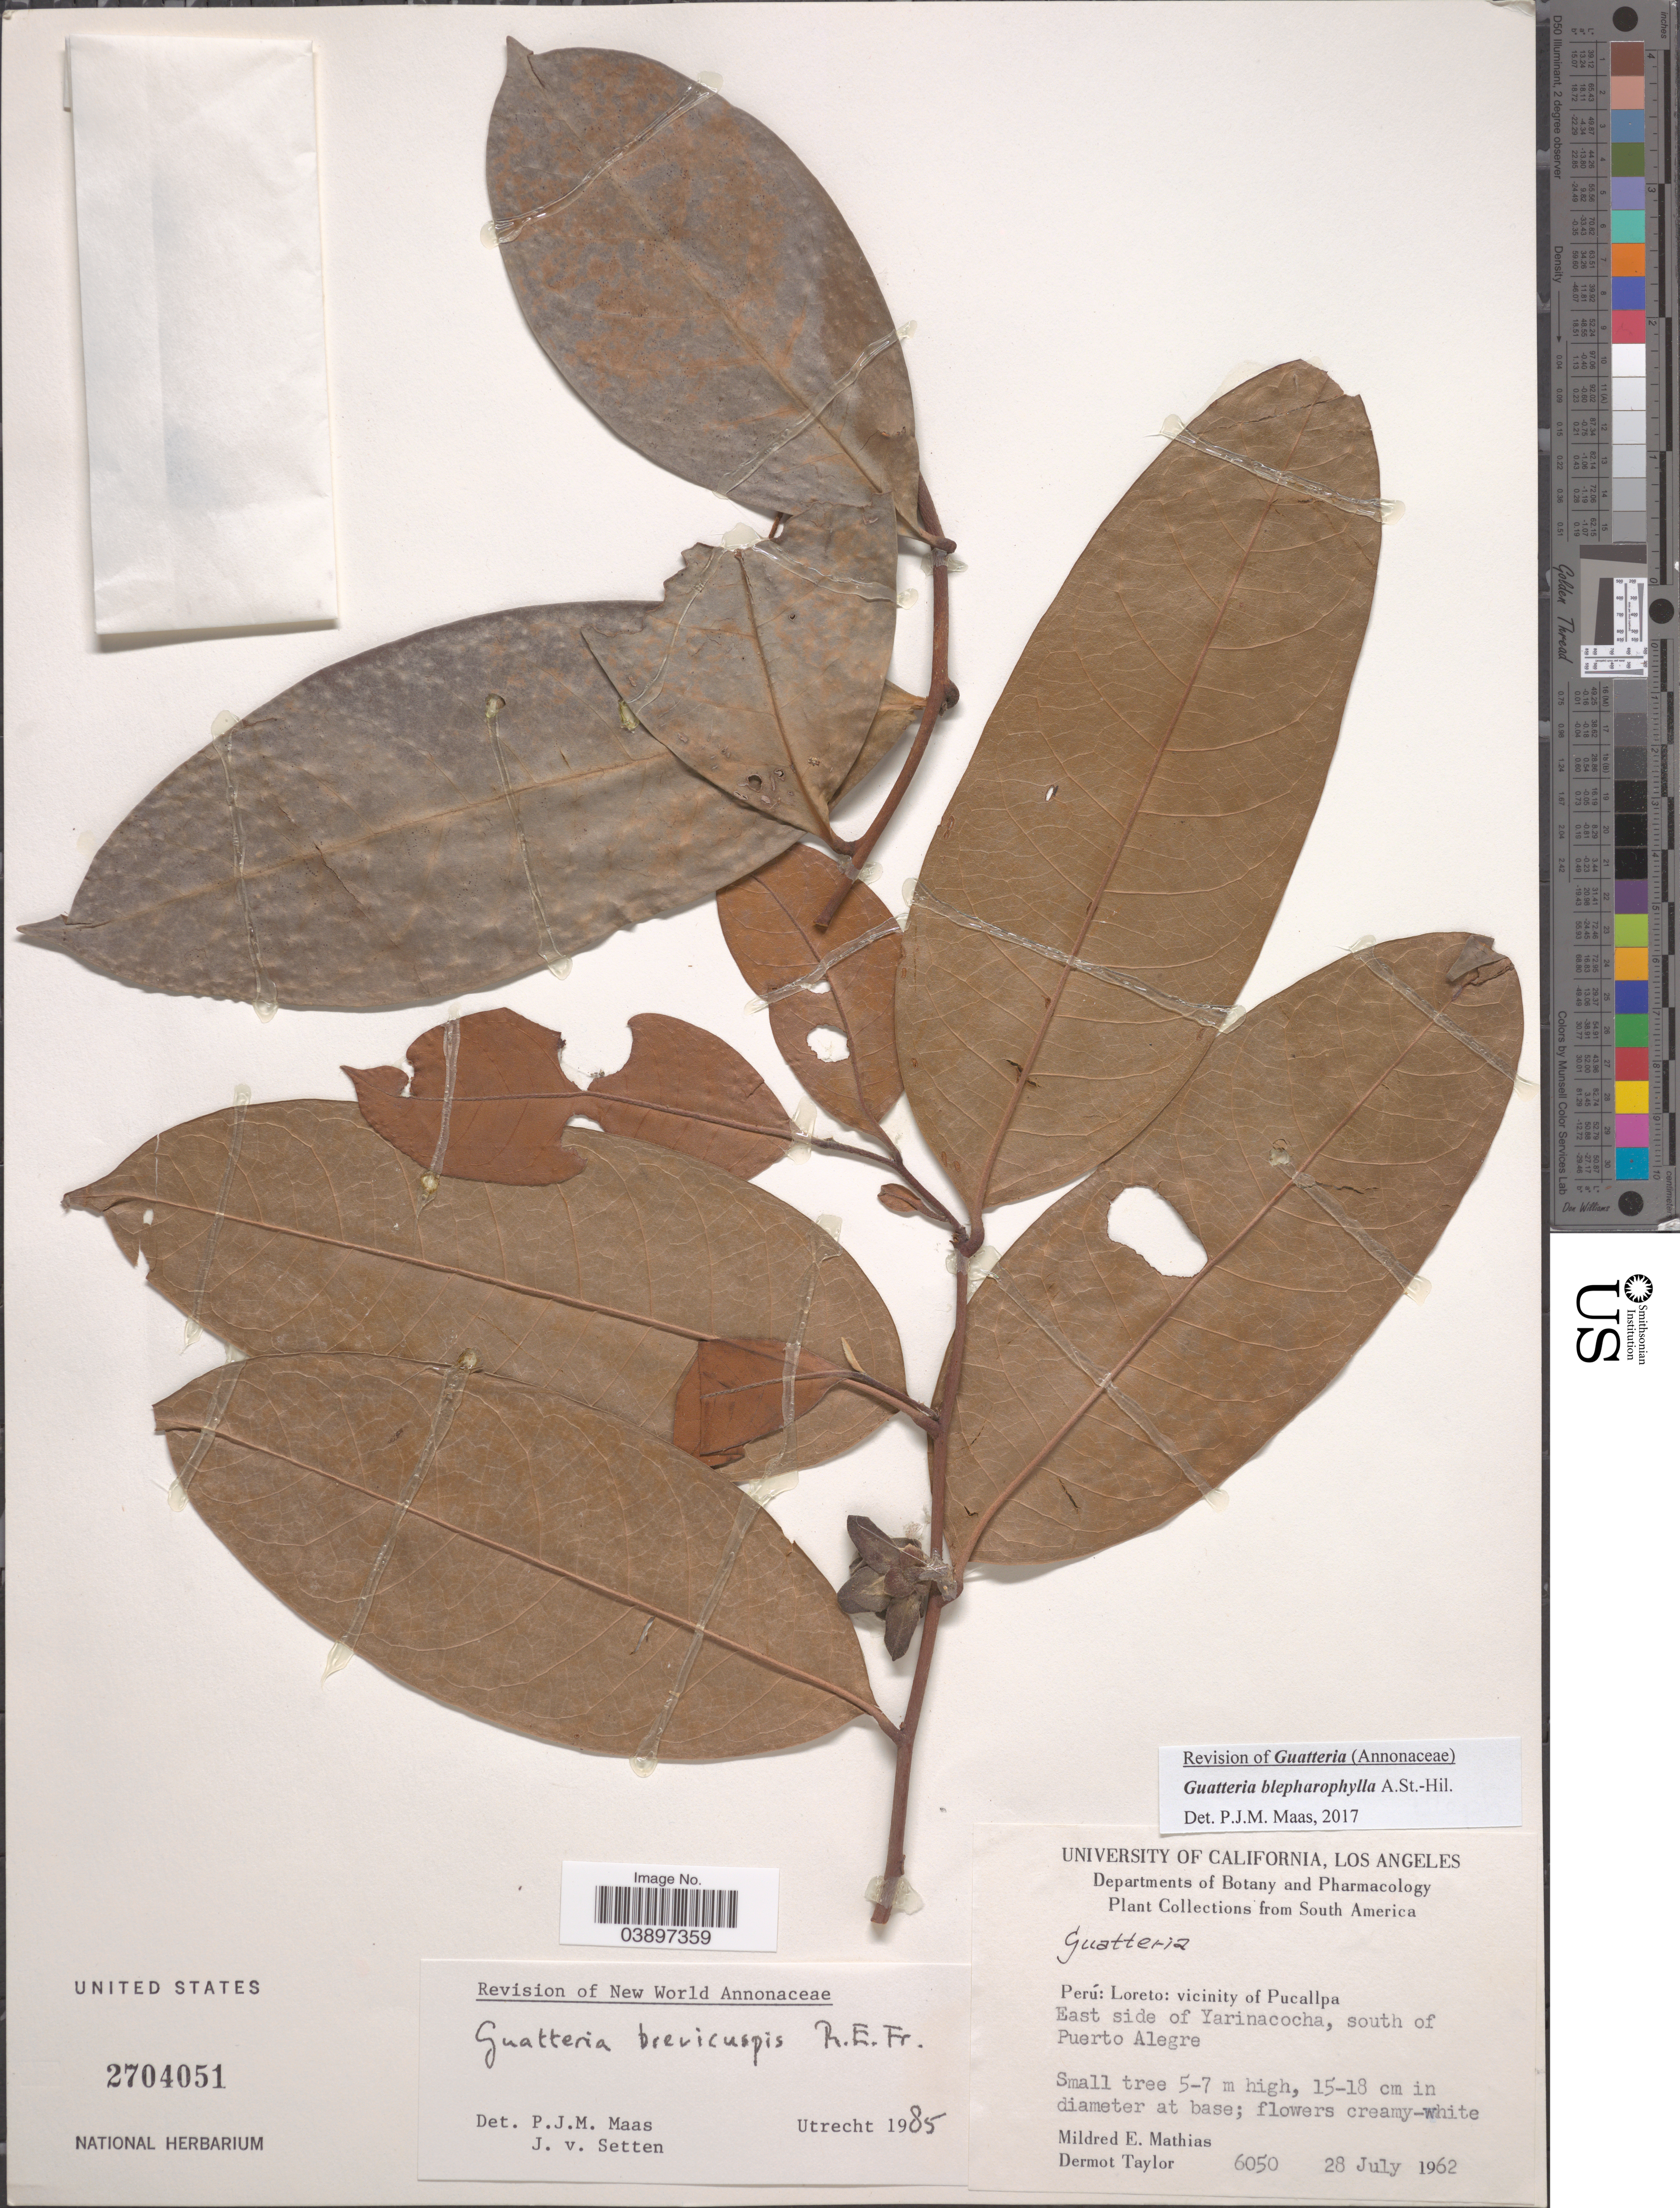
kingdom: Plantae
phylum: Tracheophyta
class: Magnoliopsida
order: Magnoliales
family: Annonaceae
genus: Guatteria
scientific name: Guatteria blepharophylla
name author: Mart.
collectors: M. E. Mathias & D. Taylor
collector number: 6050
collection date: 1962-07-28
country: Peru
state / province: Loreto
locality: Vicinity of Pucallpa. East side of Yarinacocha, south of Puerto Alegre.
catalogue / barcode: US 2704051